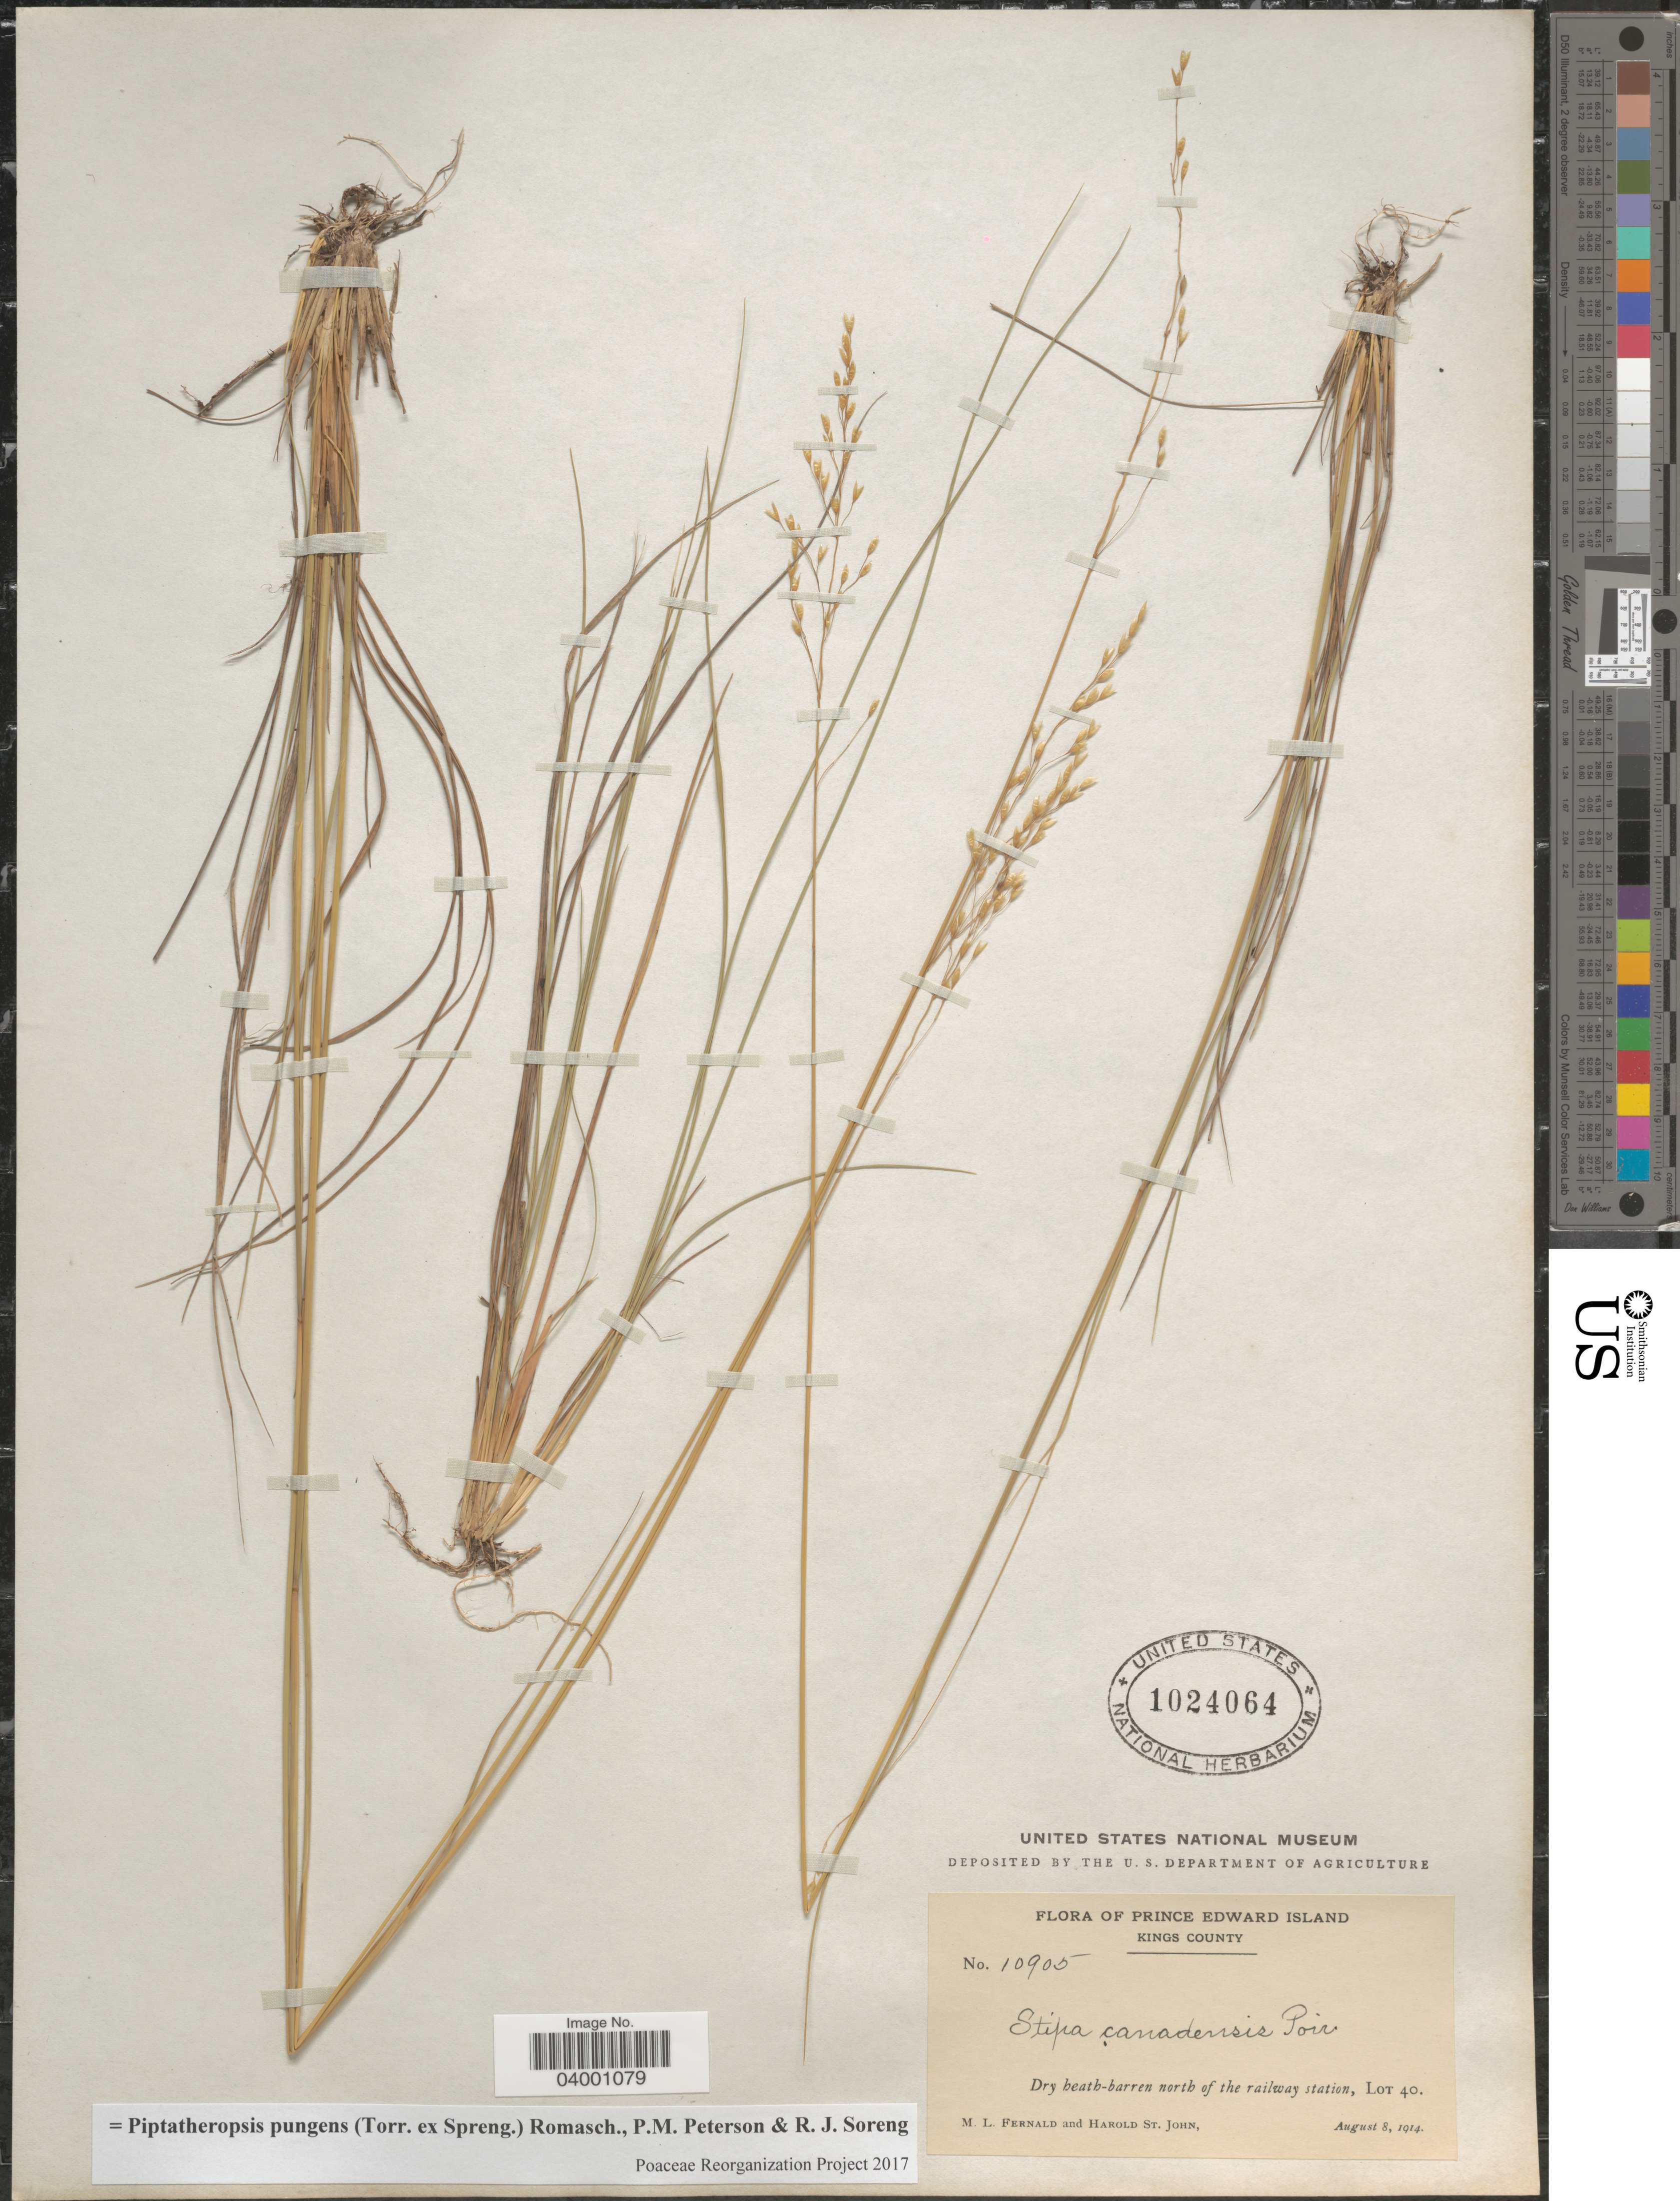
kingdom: Plantae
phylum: Tracheophyta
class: Liliopsida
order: Poales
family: Poaceae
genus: Piptatheropsis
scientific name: Piptatheropsis pungens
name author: (Torr. ex Spreng.) Romasch. et al.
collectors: M. L. Fernald & H. St. John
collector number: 10905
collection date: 1914-08-08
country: Canada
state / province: Prince Edward Island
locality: Kings County. North of the railway station, Lot 40.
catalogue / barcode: US 1024064